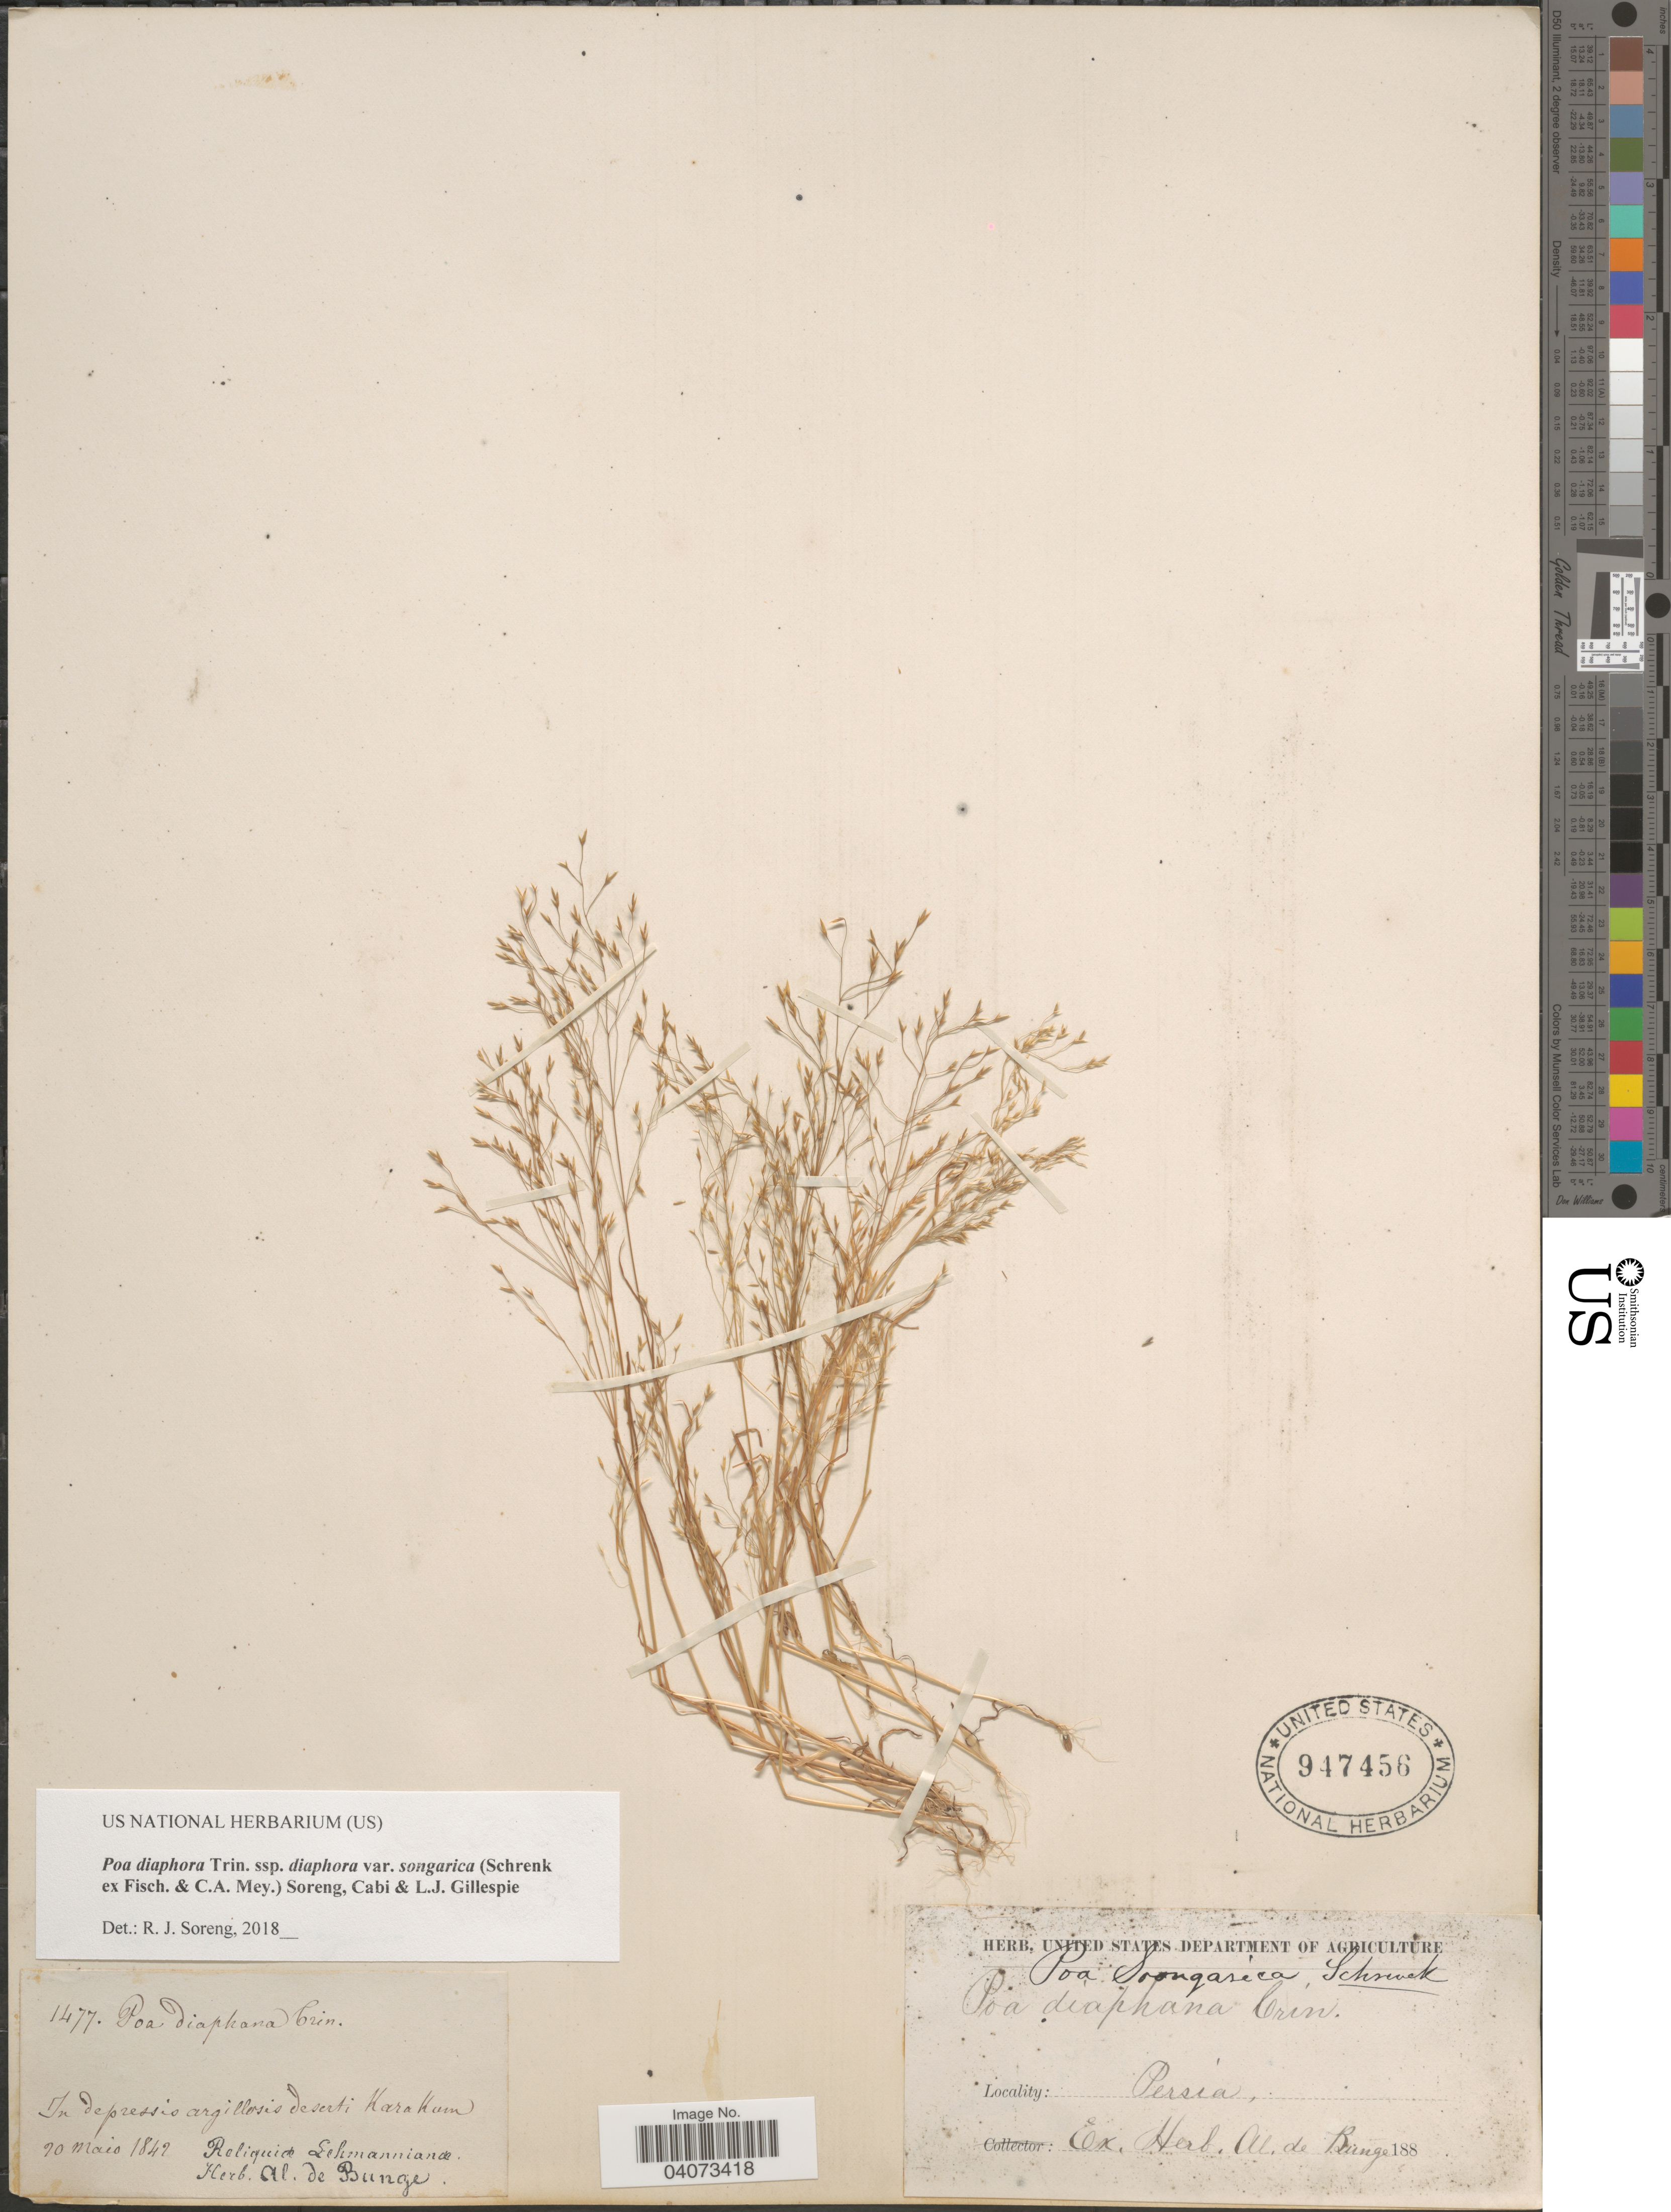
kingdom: Plantae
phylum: Tracheophyta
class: Liliopsida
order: Poales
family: Poaceae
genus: Poa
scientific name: Poa diaphora subsp. diaphora var. songarica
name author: (Schrenk ex Fisch. & C.A. Mey.) Soreng et al.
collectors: Ex Herb. A. De Bunge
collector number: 1477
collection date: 1842-05-20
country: Iran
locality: In depressis argillosis deserti Kara Kum. Persia.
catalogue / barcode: US 947456